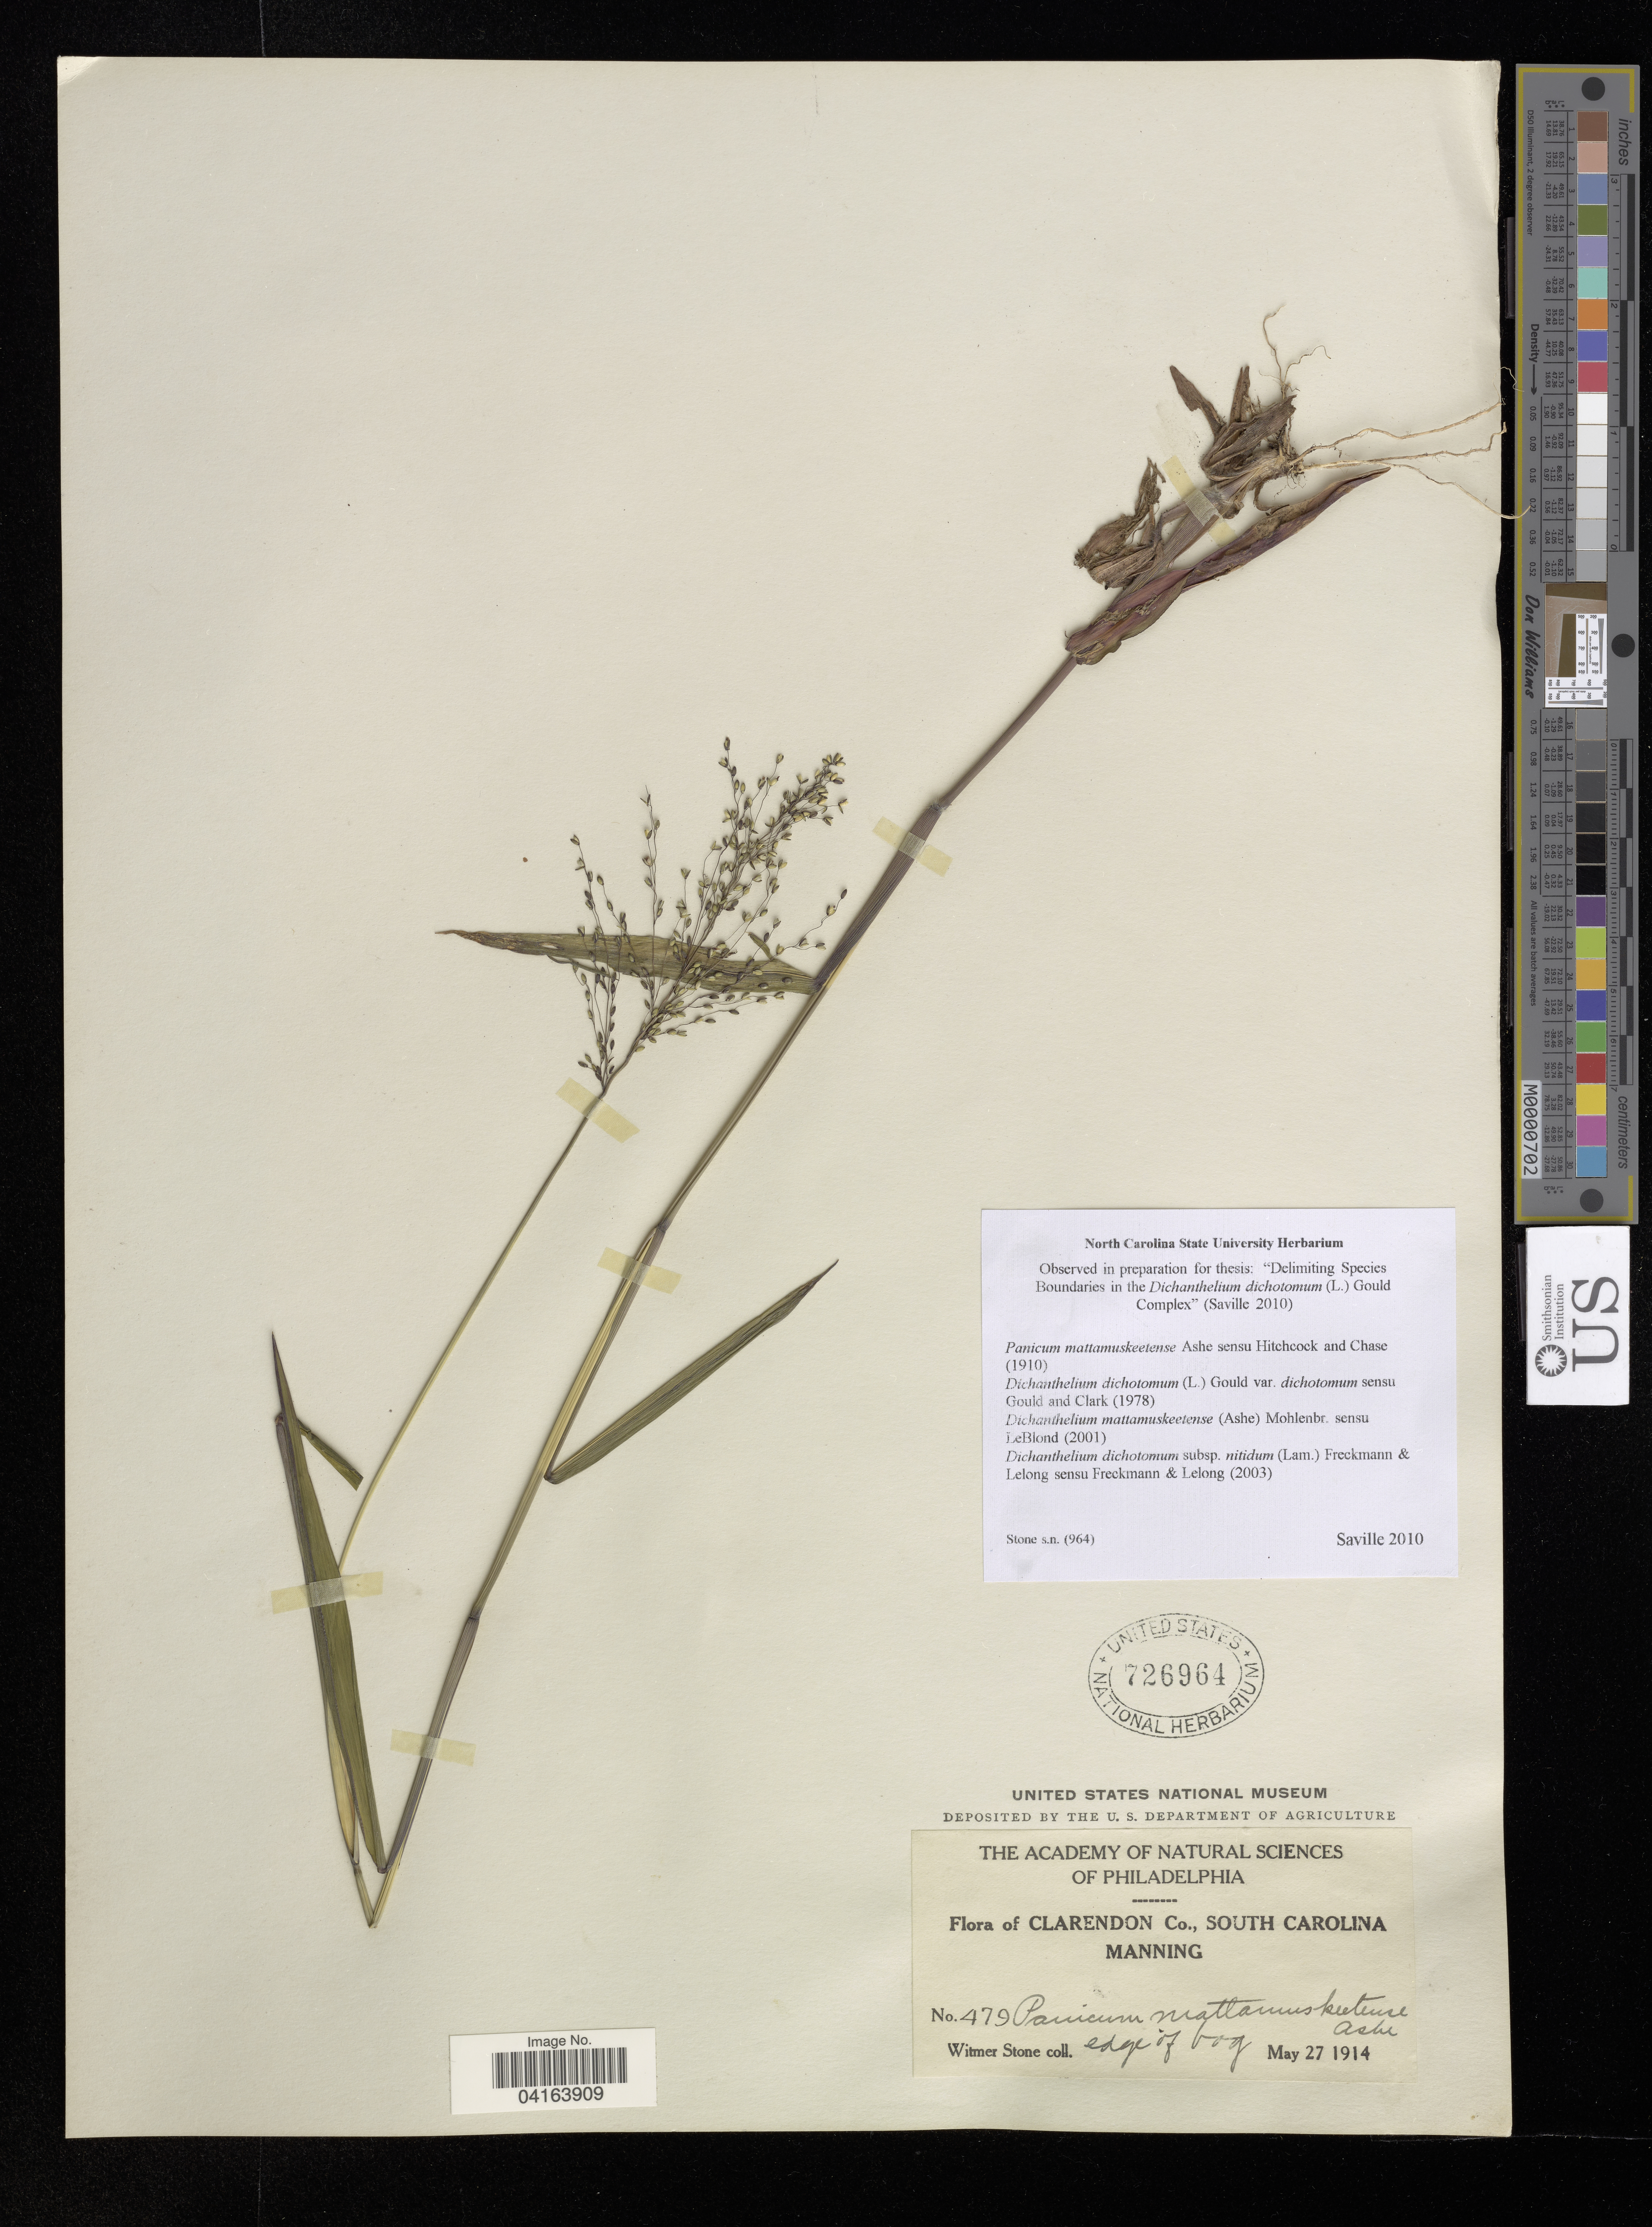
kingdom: Plantae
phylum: Tracheophyta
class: Liliopsida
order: Poales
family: Poaceae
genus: Dichanthelium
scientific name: Dichanthelium dichotomum subsp. nitidum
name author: (Lam.) Freckmann & Lelong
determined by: Saville, A. C., (NCSC), North Carolina State University (UNITED STATES)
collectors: W. Stone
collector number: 479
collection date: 1914-05-27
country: United States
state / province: South Carolina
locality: Flora of Clarendon Co., South Carolina Manning.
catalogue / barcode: US 726964